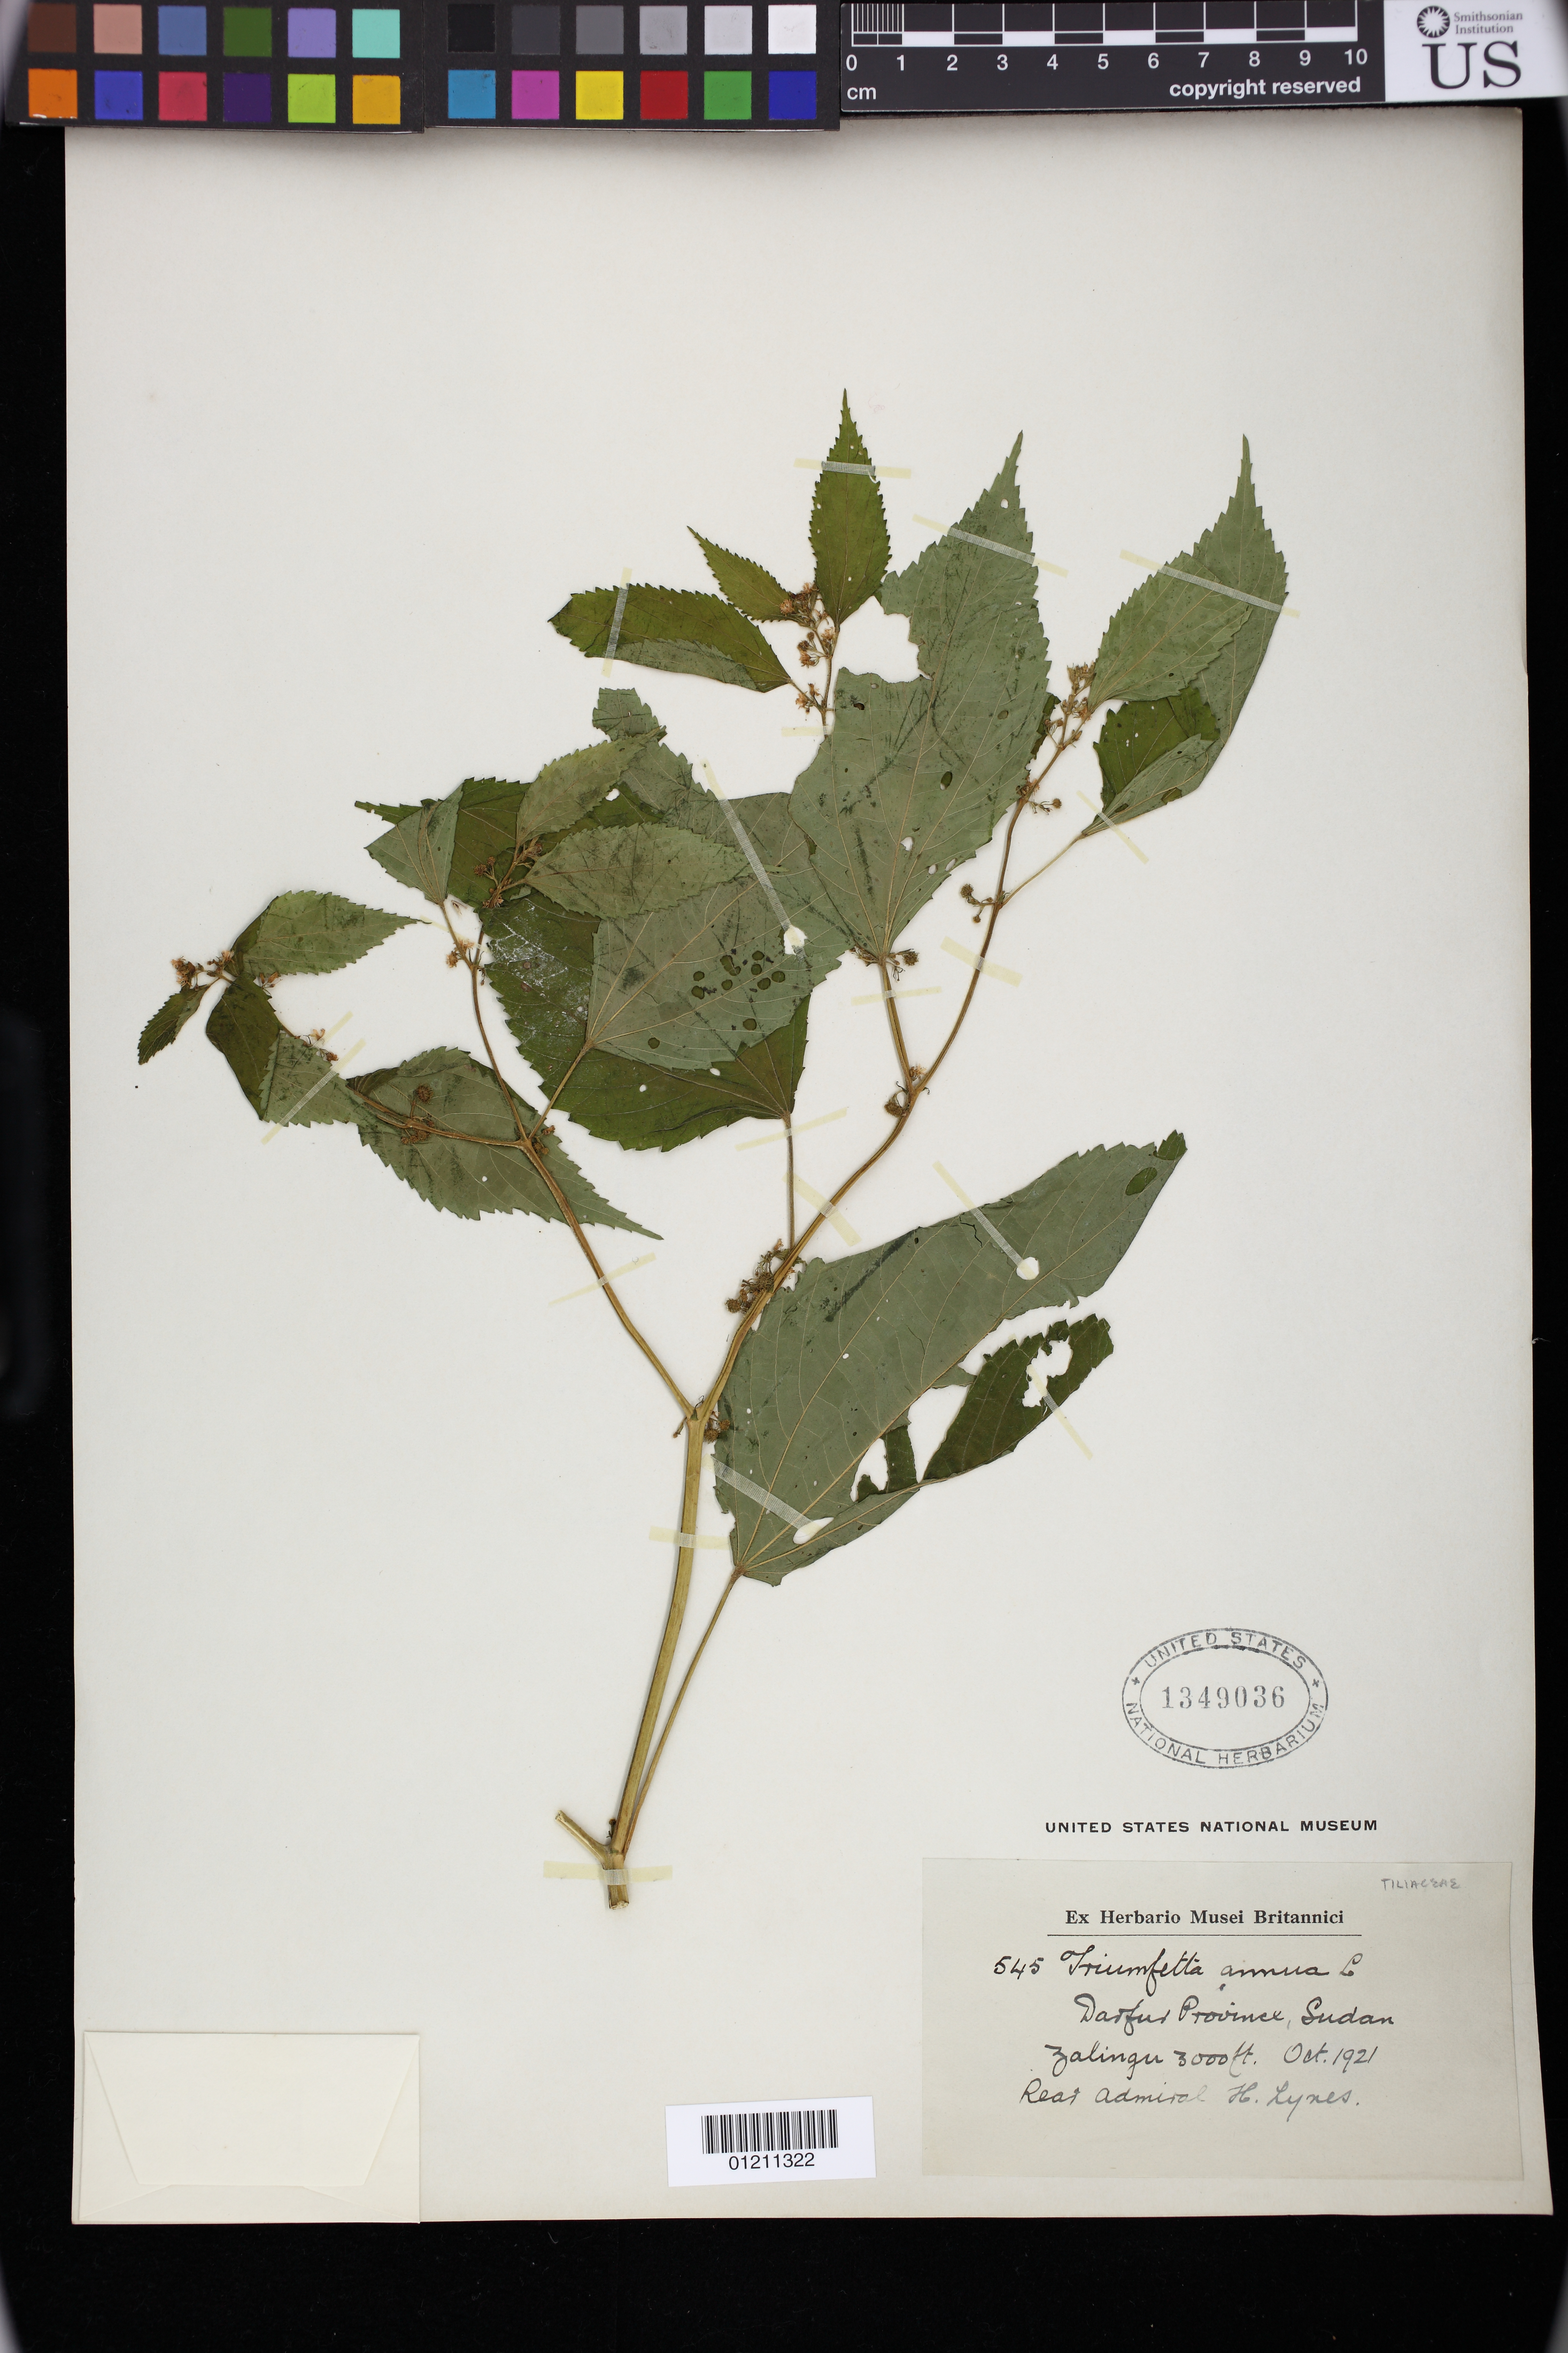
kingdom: Plantae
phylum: Tracheophyta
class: Magnoliopsida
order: Malvales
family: Malvaceae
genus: Triumfetta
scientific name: Triumfetta annua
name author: L.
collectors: H. Lynes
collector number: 545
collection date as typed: Oct 1921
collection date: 1921-10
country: Sudan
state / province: Wasaṭ Dārfūr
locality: Darfur Province, Sudan, Zalingu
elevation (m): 914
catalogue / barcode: US 1349036